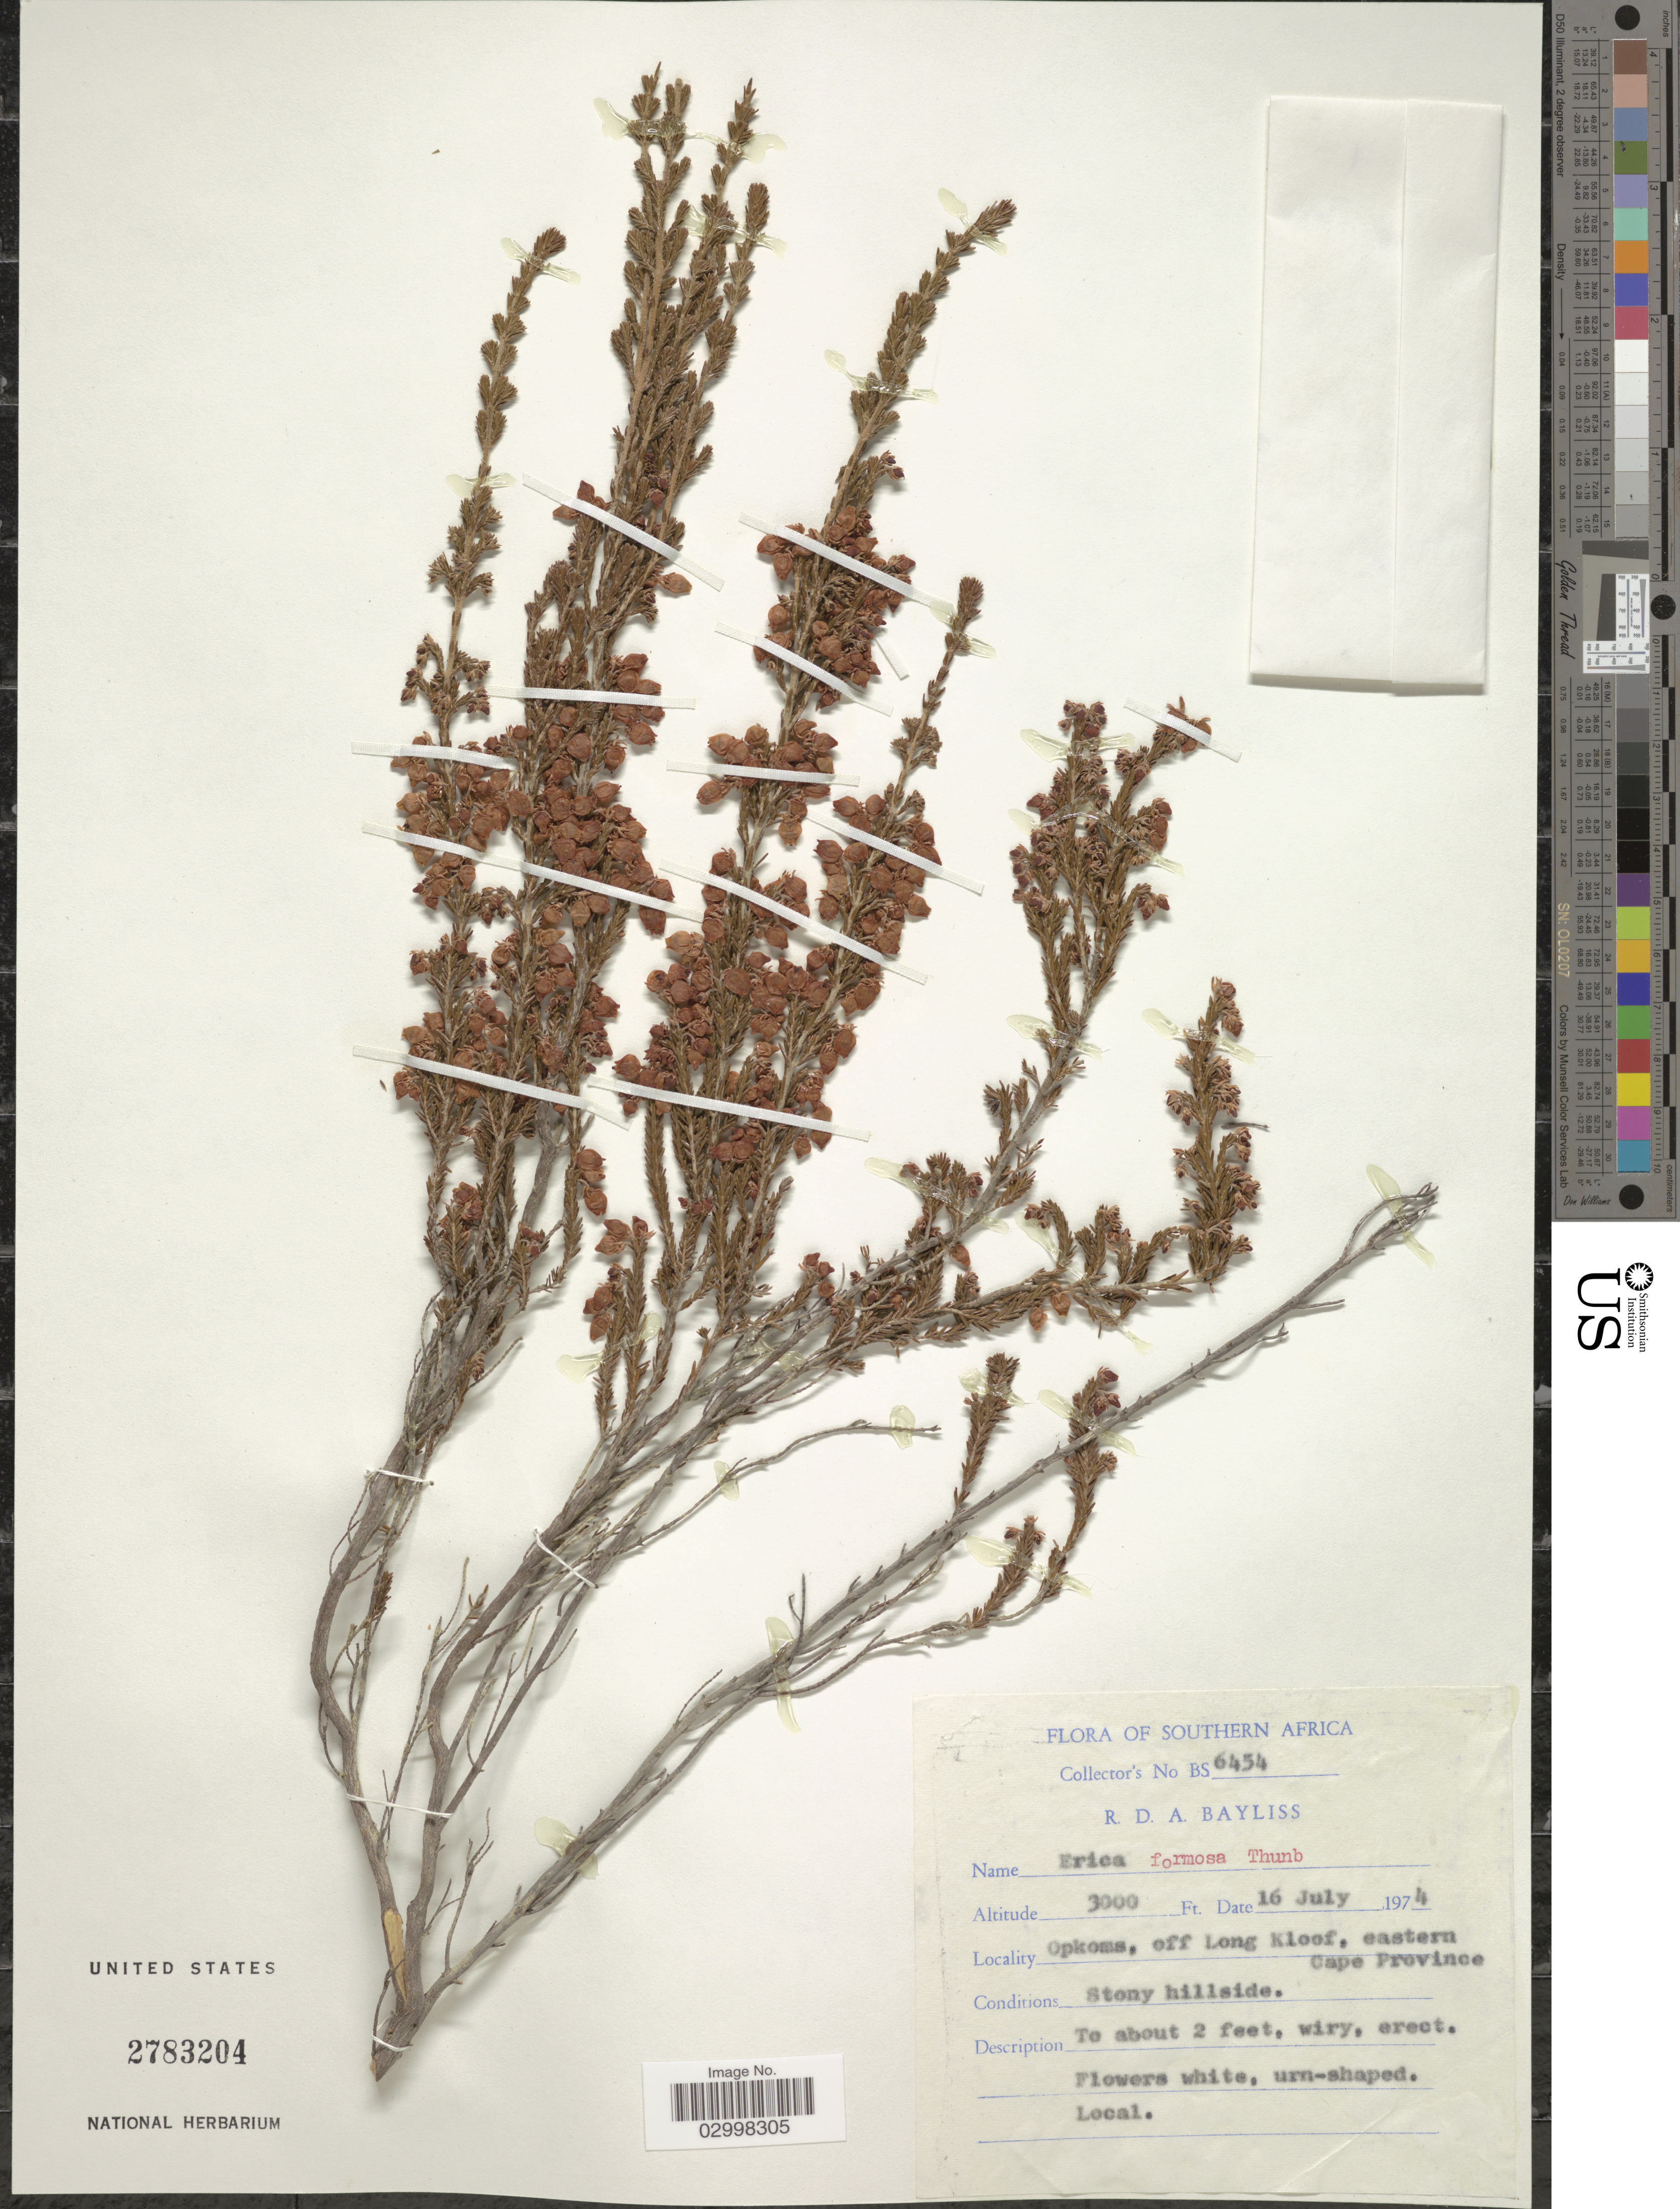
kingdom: Plantae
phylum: Tracheophyta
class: Magnoliopsida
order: Ericales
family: Ericaceae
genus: Erica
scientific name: Erica formosa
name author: Thunb.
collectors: R. Bayliss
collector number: BA 6454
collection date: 1974-07-16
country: South Africa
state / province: Eastern Cape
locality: Southern Africa. Opkoms, off Long Kloof, eastern Cape Province. Stony hillside.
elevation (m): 914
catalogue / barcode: US 2783204